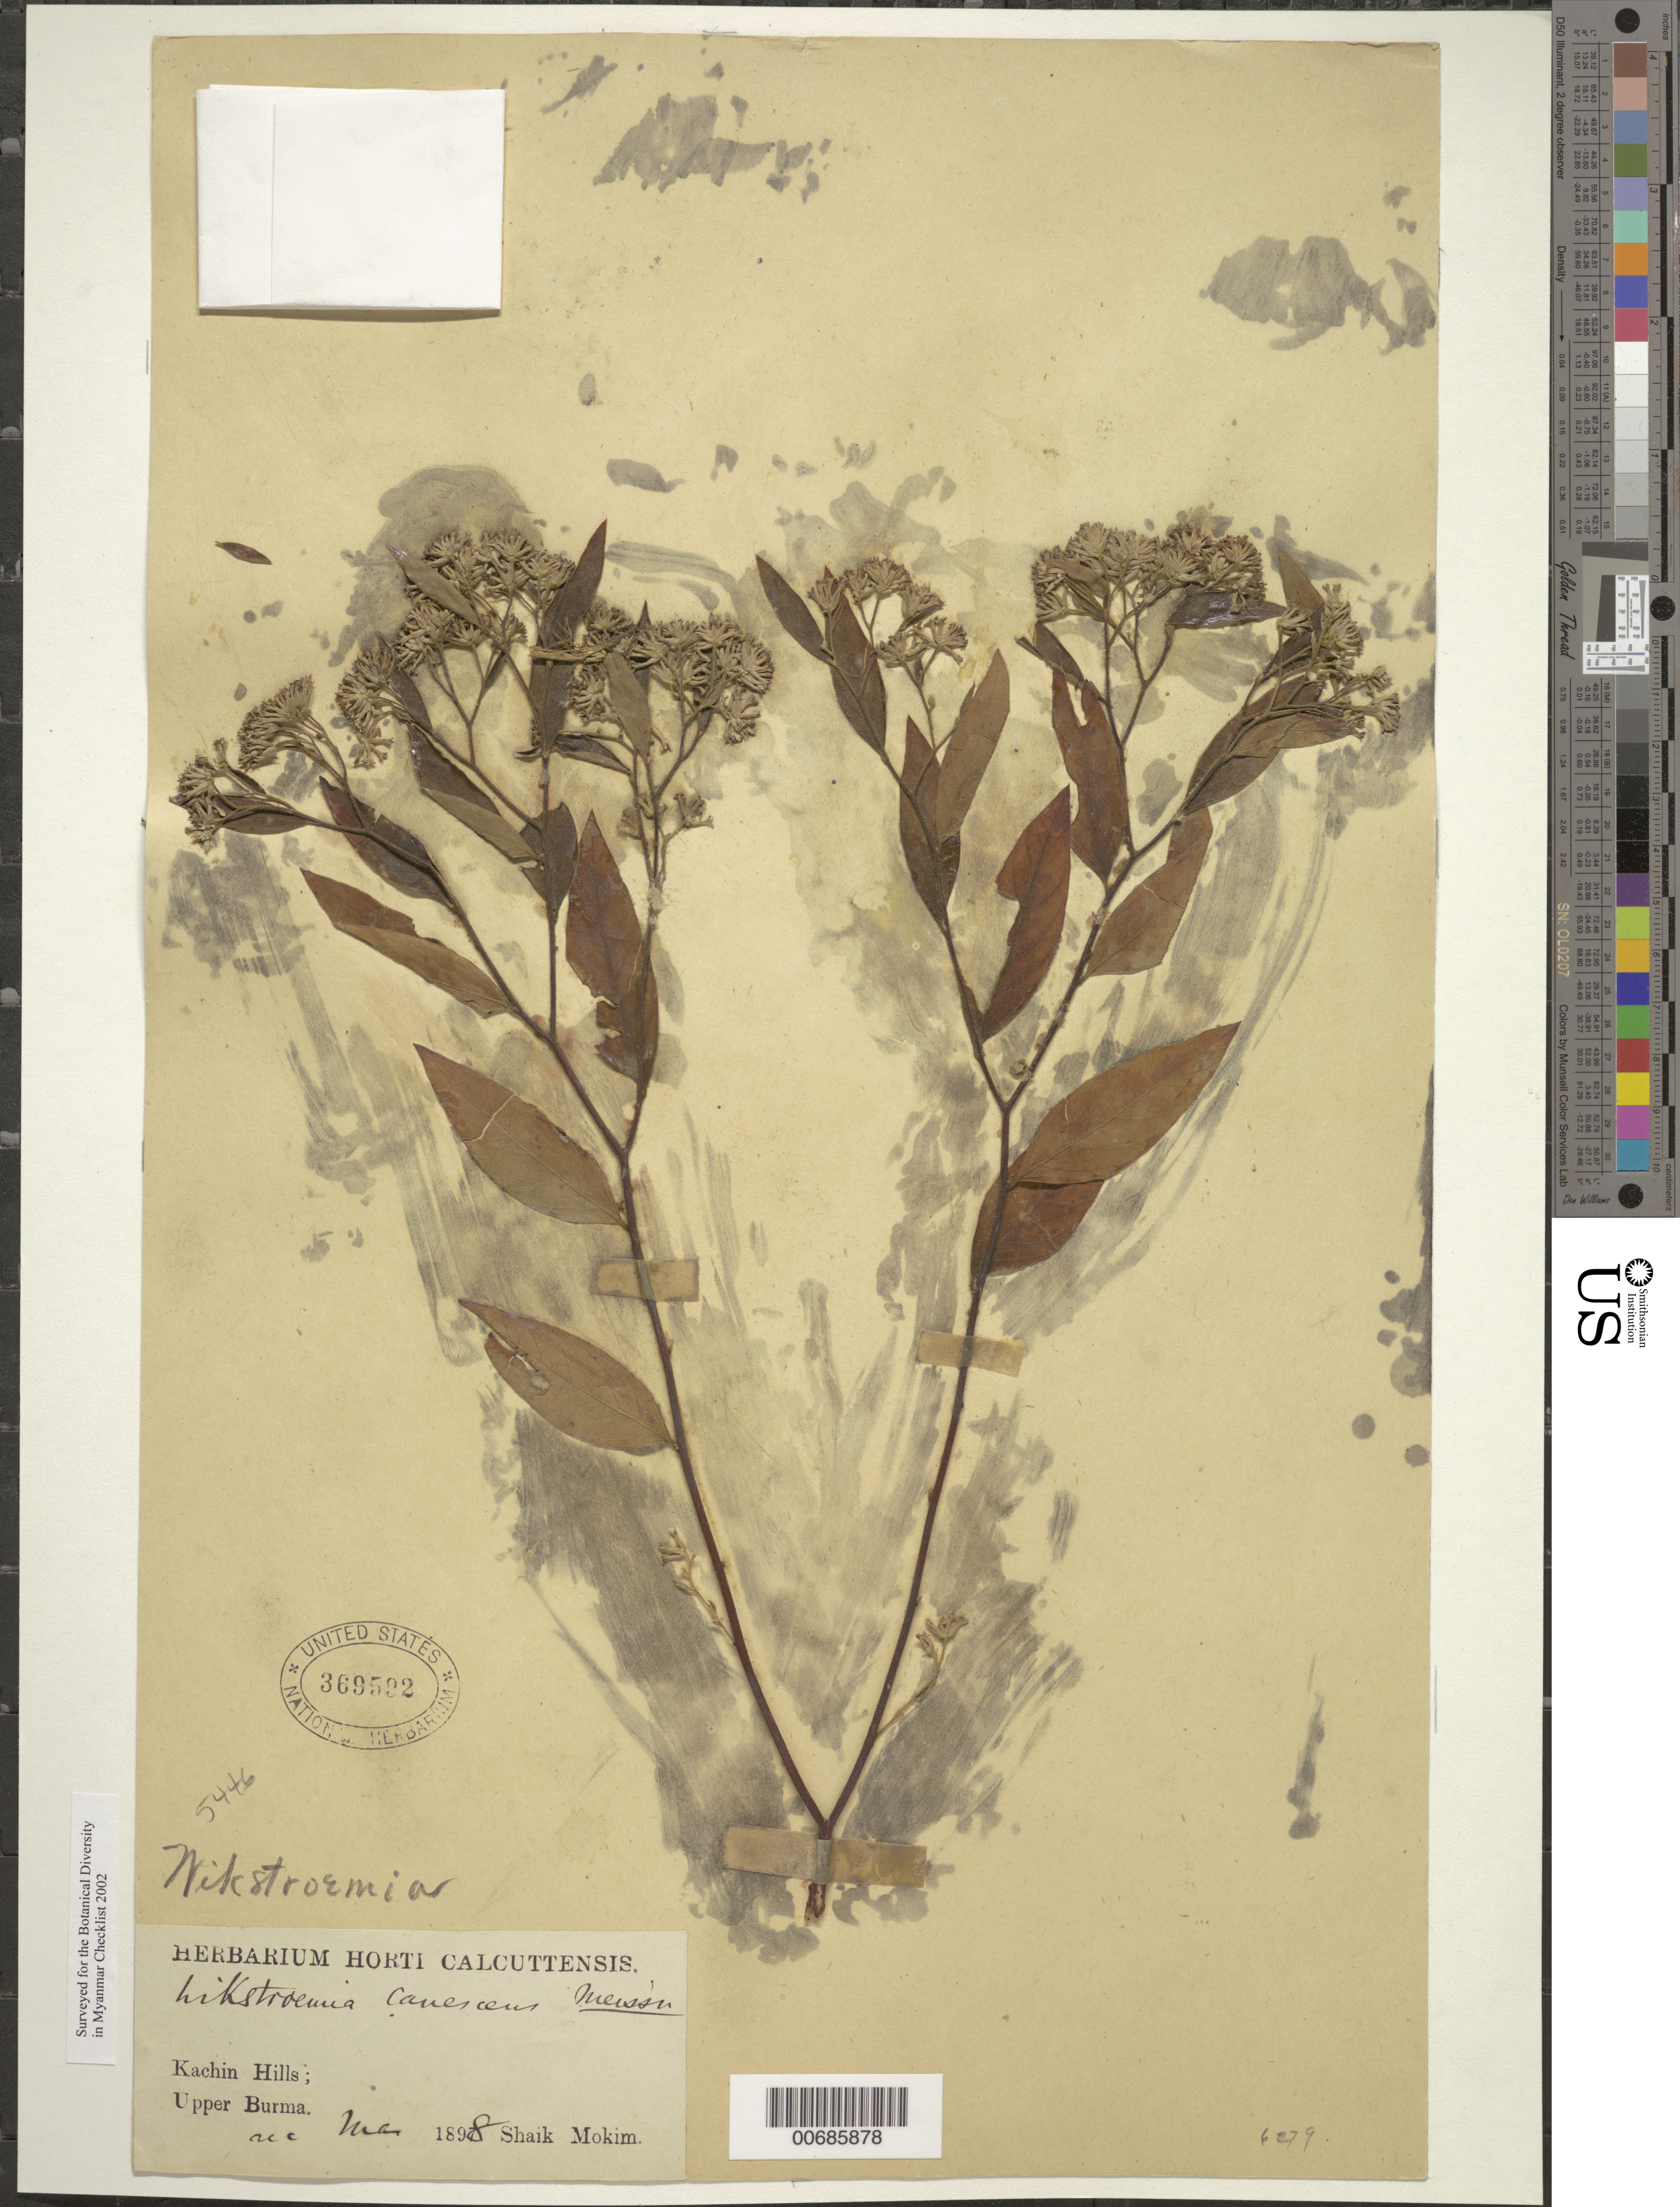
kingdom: Plantae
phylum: Tracheophyta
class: Magnoliopsida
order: Malvales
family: Thymelaeaceae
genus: Wikstroemia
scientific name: Wikstroemia canescens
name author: Meisn.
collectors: S. Mokim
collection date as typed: Mar 1898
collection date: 1898-03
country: Myanmar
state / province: Kachin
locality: Kachin Hills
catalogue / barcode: US 369592